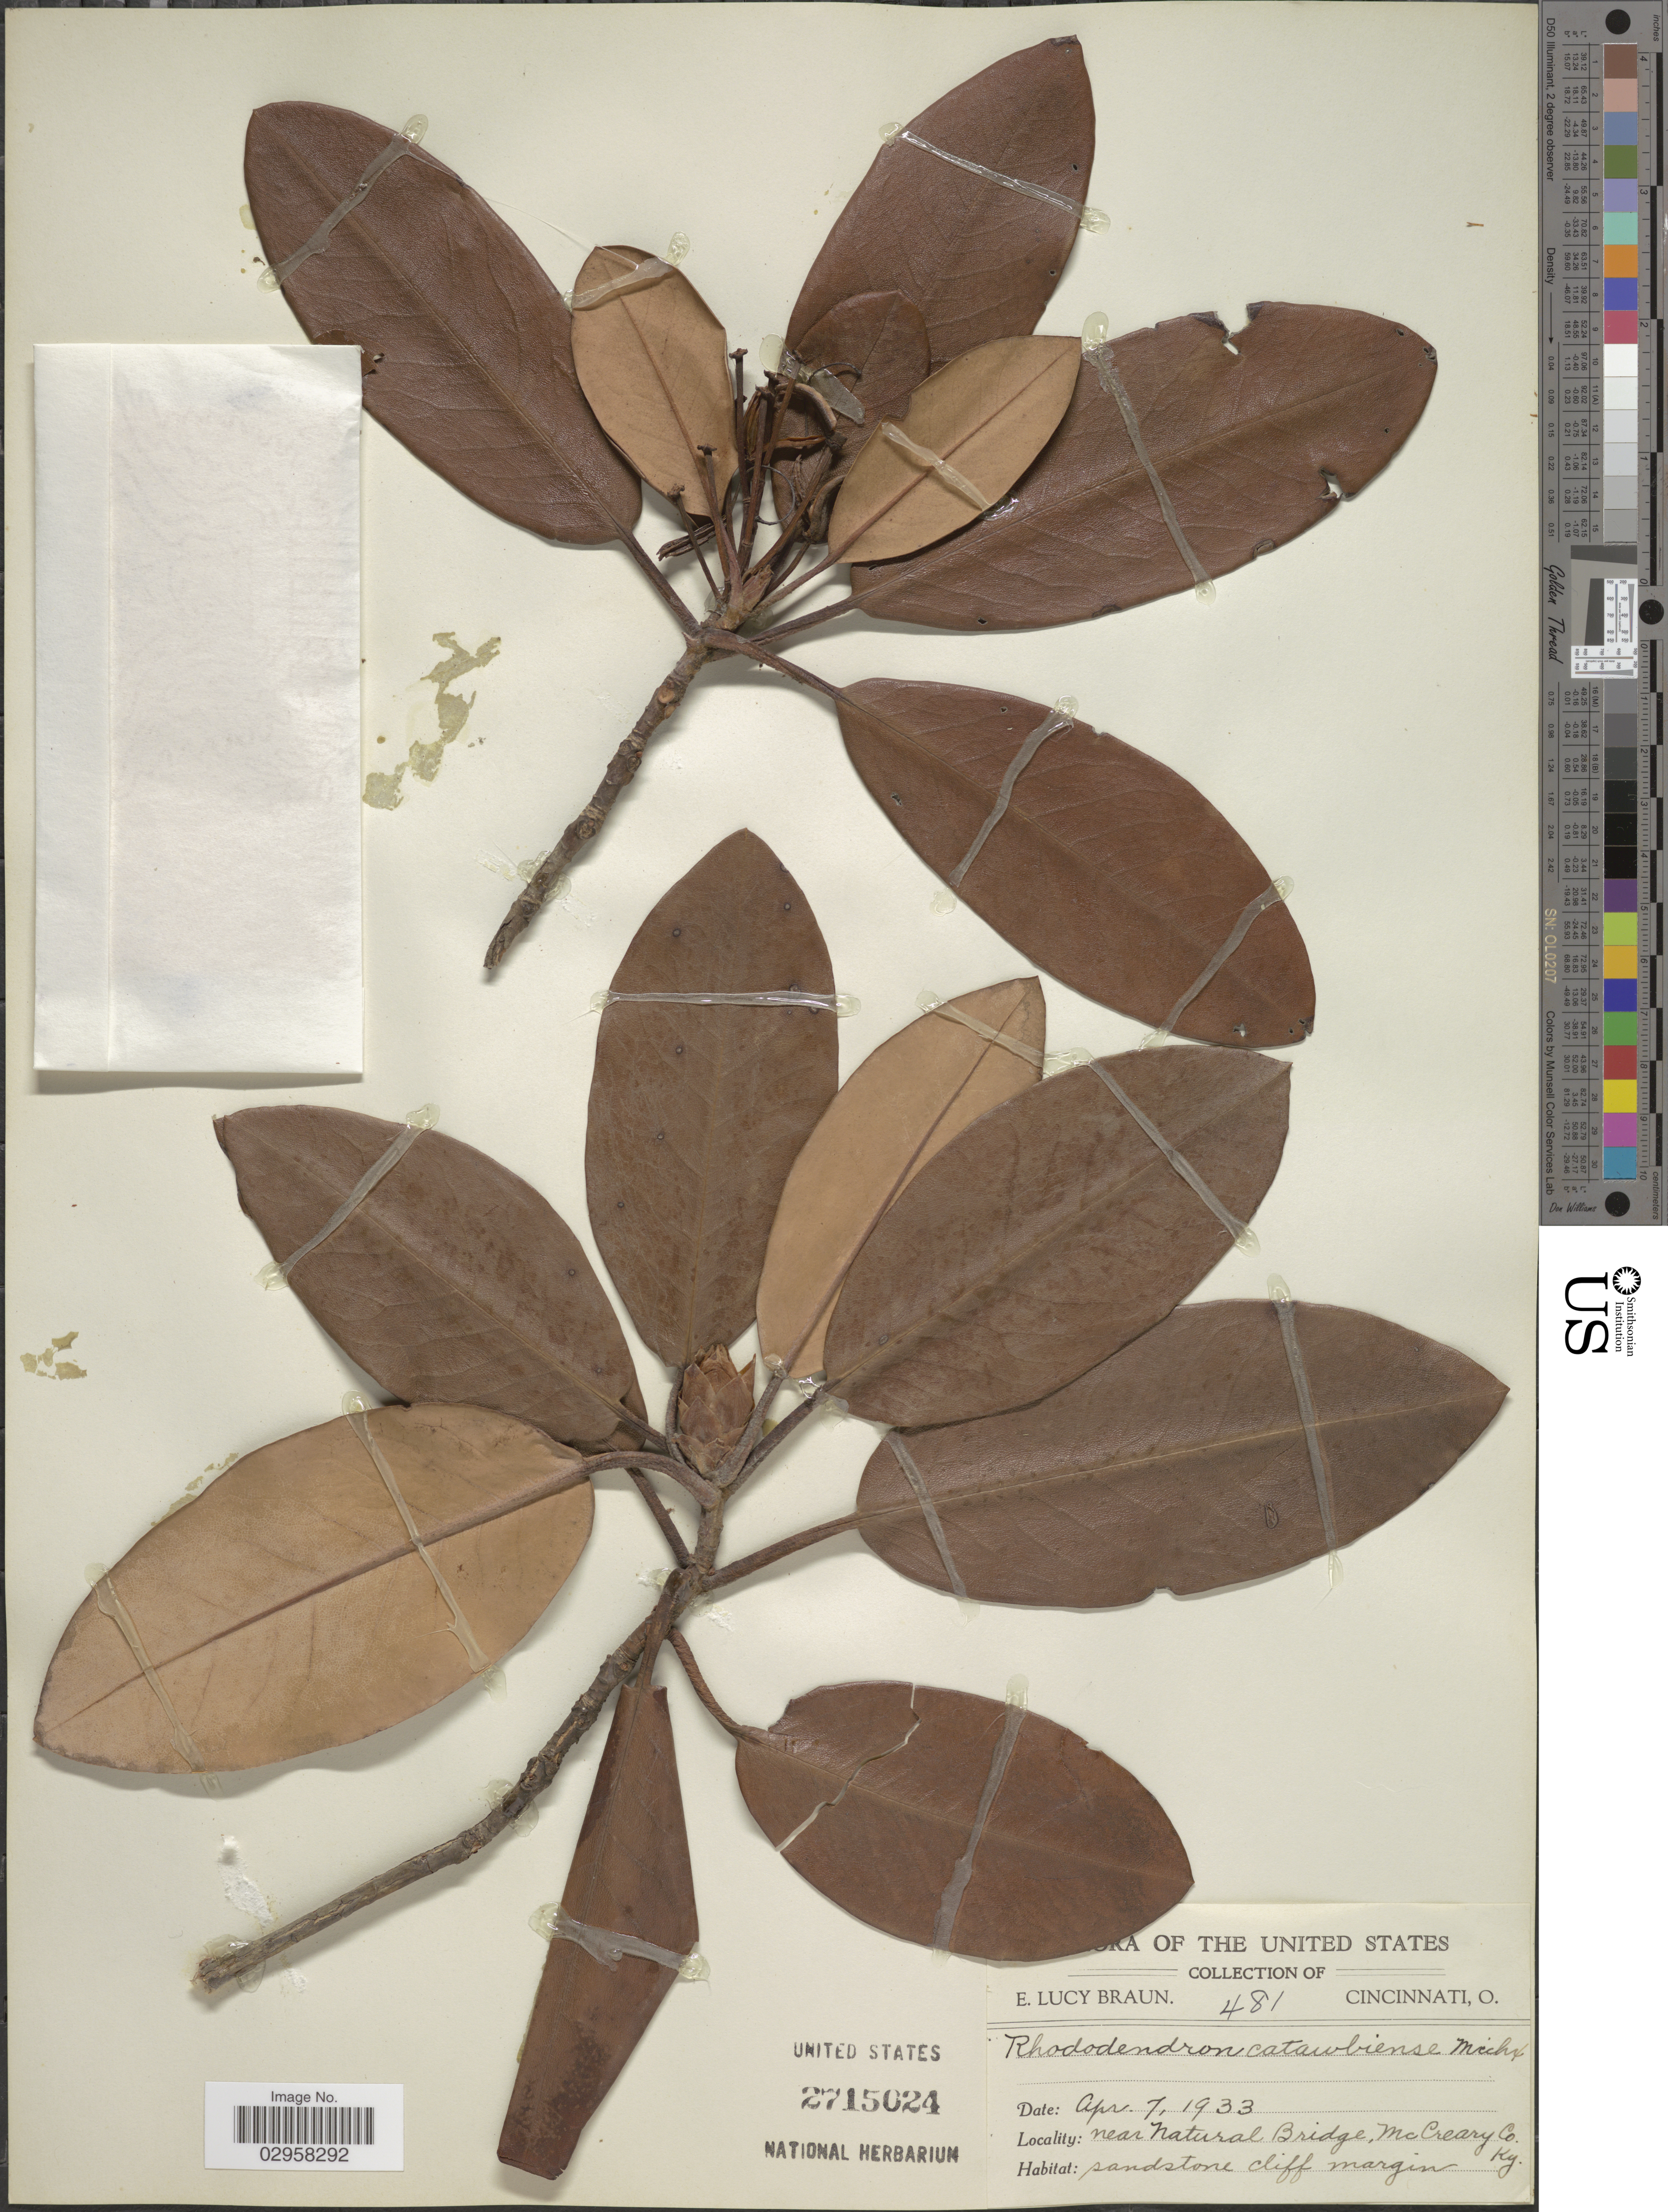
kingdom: Plantae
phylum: Tracheophyta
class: Magnoliopsida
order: Ericales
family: Ericaceae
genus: Rhododendron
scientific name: Rhododendron catawbiense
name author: Michx.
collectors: E. L. Braun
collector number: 481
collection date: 1933-04-07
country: United States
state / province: Kentucky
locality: Near Natural Bridge, Mc Creary Co. Ky.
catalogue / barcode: US 2715024